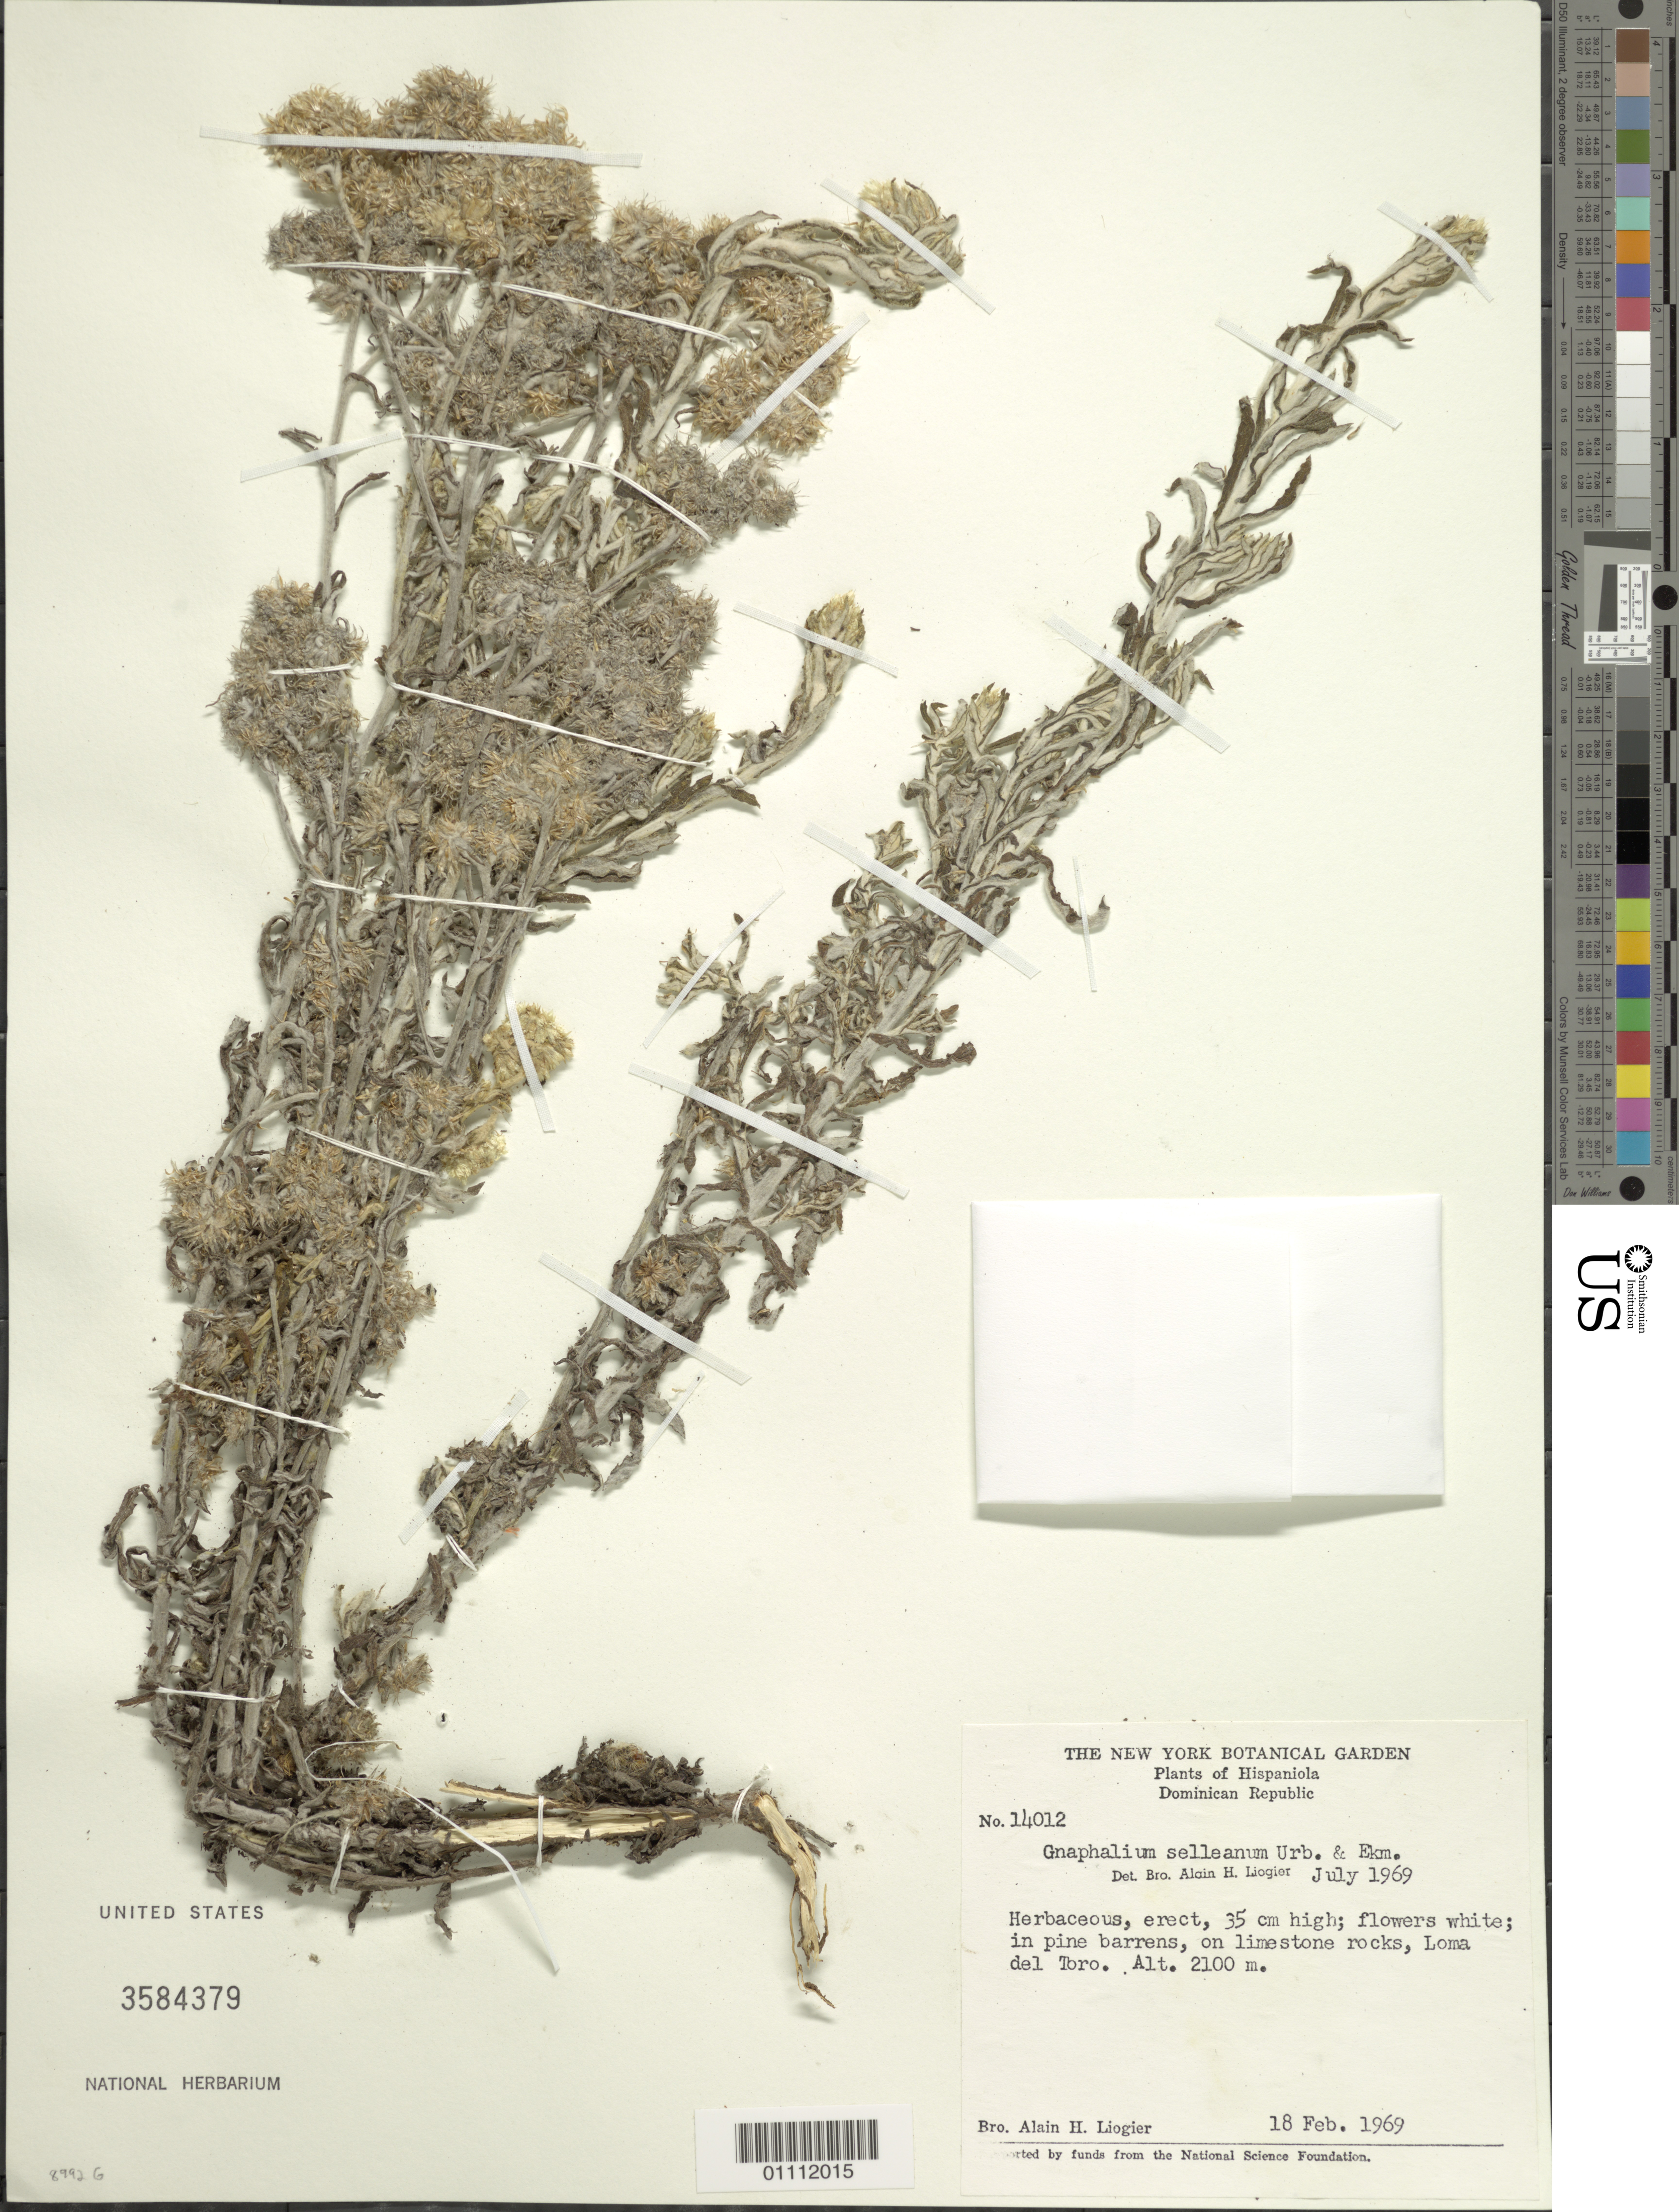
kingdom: Plantae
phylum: Tracheophyta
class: Magnoliopsida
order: Asterales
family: Asteraceae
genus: Pseudognaphalium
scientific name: Pseudognaphalium selleanum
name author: (Urb. & Ekman) Anderb.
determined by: Nesom, Guy L.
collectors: A. H. Liogier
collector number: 14012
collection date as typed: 18 Feb 1969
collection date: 1969-02-18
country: Dominican Republic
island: Hispaniola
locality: Loma del Toro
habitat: In pine barrens, on limestone rocks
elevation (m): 2100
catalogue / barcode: US 3584379